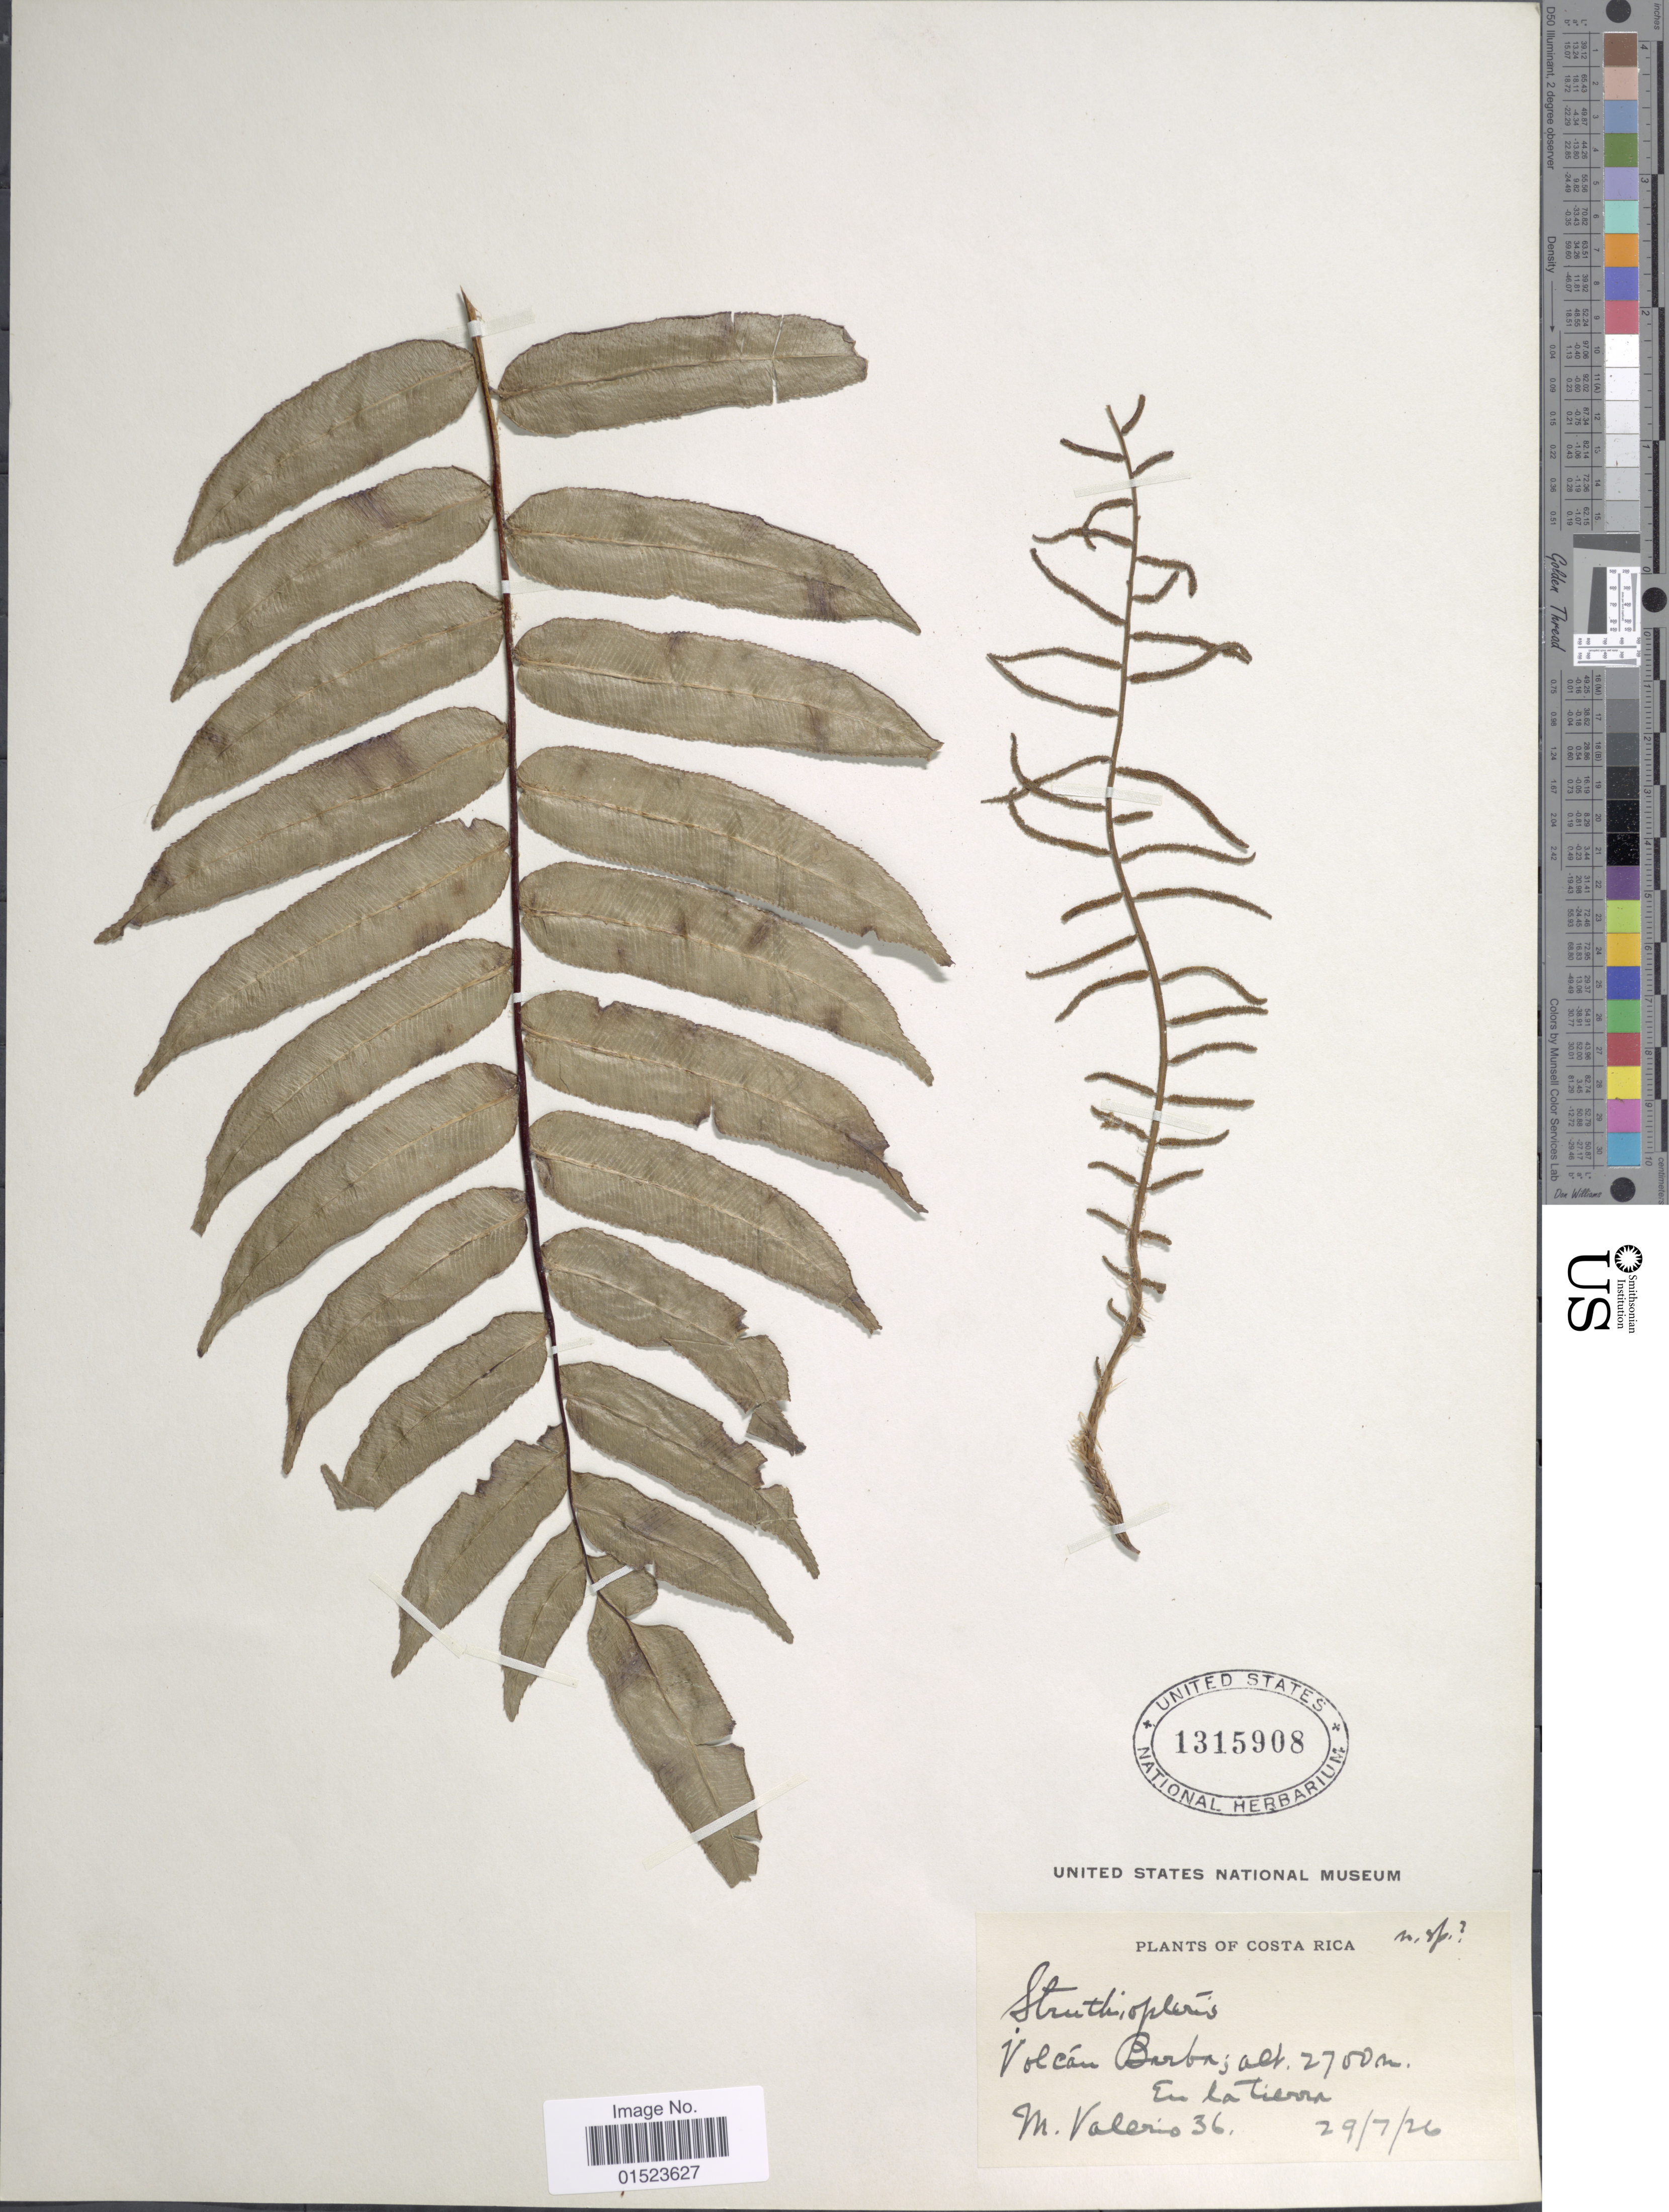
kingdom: Plantae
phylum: Tracheophyta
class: Polypodiopsida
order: Polypodiales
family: Blechnaceae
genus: Blechnum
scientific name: Blechnum christii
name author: C. Chr.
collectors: M. Valerio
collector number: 36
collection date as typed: Transcribed d/m/y: 29/7/26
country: Costa Rica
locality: Volcán Barba; en la tierra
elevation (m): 2700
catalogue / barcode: US 1315908